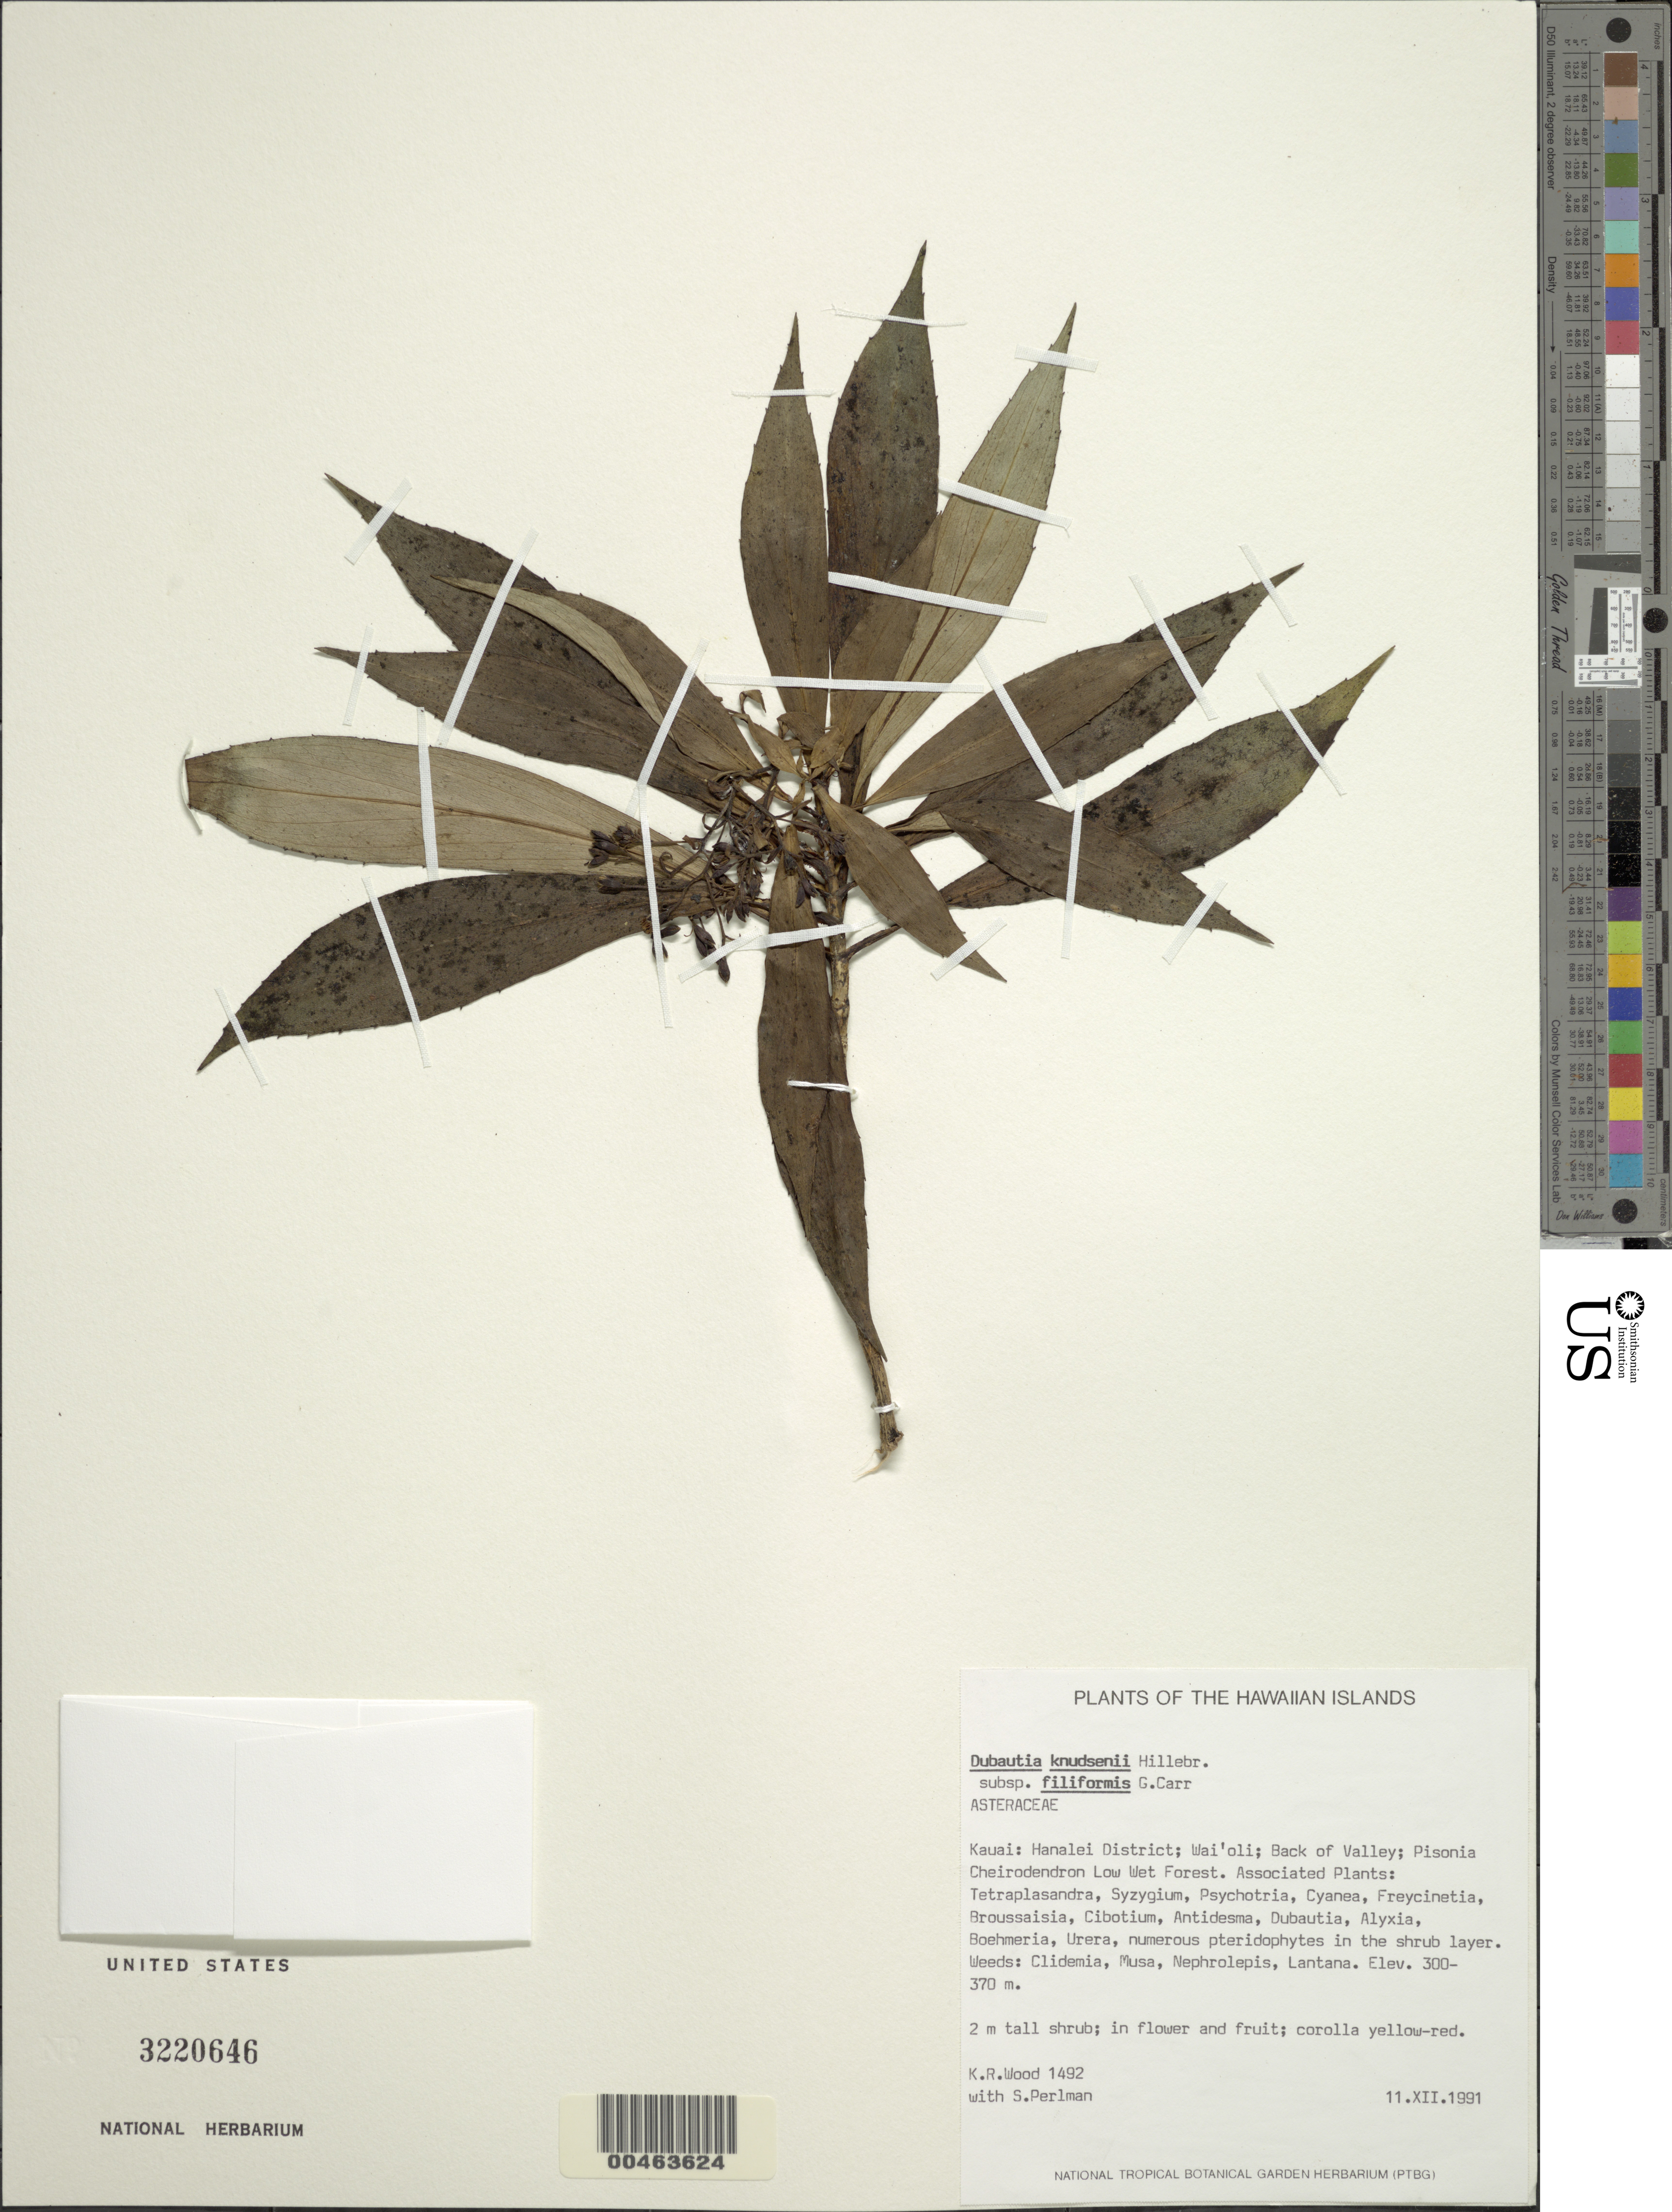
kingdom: Plantae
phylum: Tracheophyta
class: Magnoliopsida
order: Asterales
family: Asteraceae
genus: Dubautia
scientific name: Dubautia knudsenii subsp. filiformis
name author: G.D. Carr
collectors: K. R. Wood & S. P. Perlman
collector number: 1492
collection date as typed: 11 Dec 1991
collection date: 1991-12-11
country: United States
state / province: Hawaii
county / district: Kauai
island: Kaua'i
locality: Hanalei District; Wai'oli; Back of Valley.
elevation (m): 300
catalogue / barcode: US 3220646